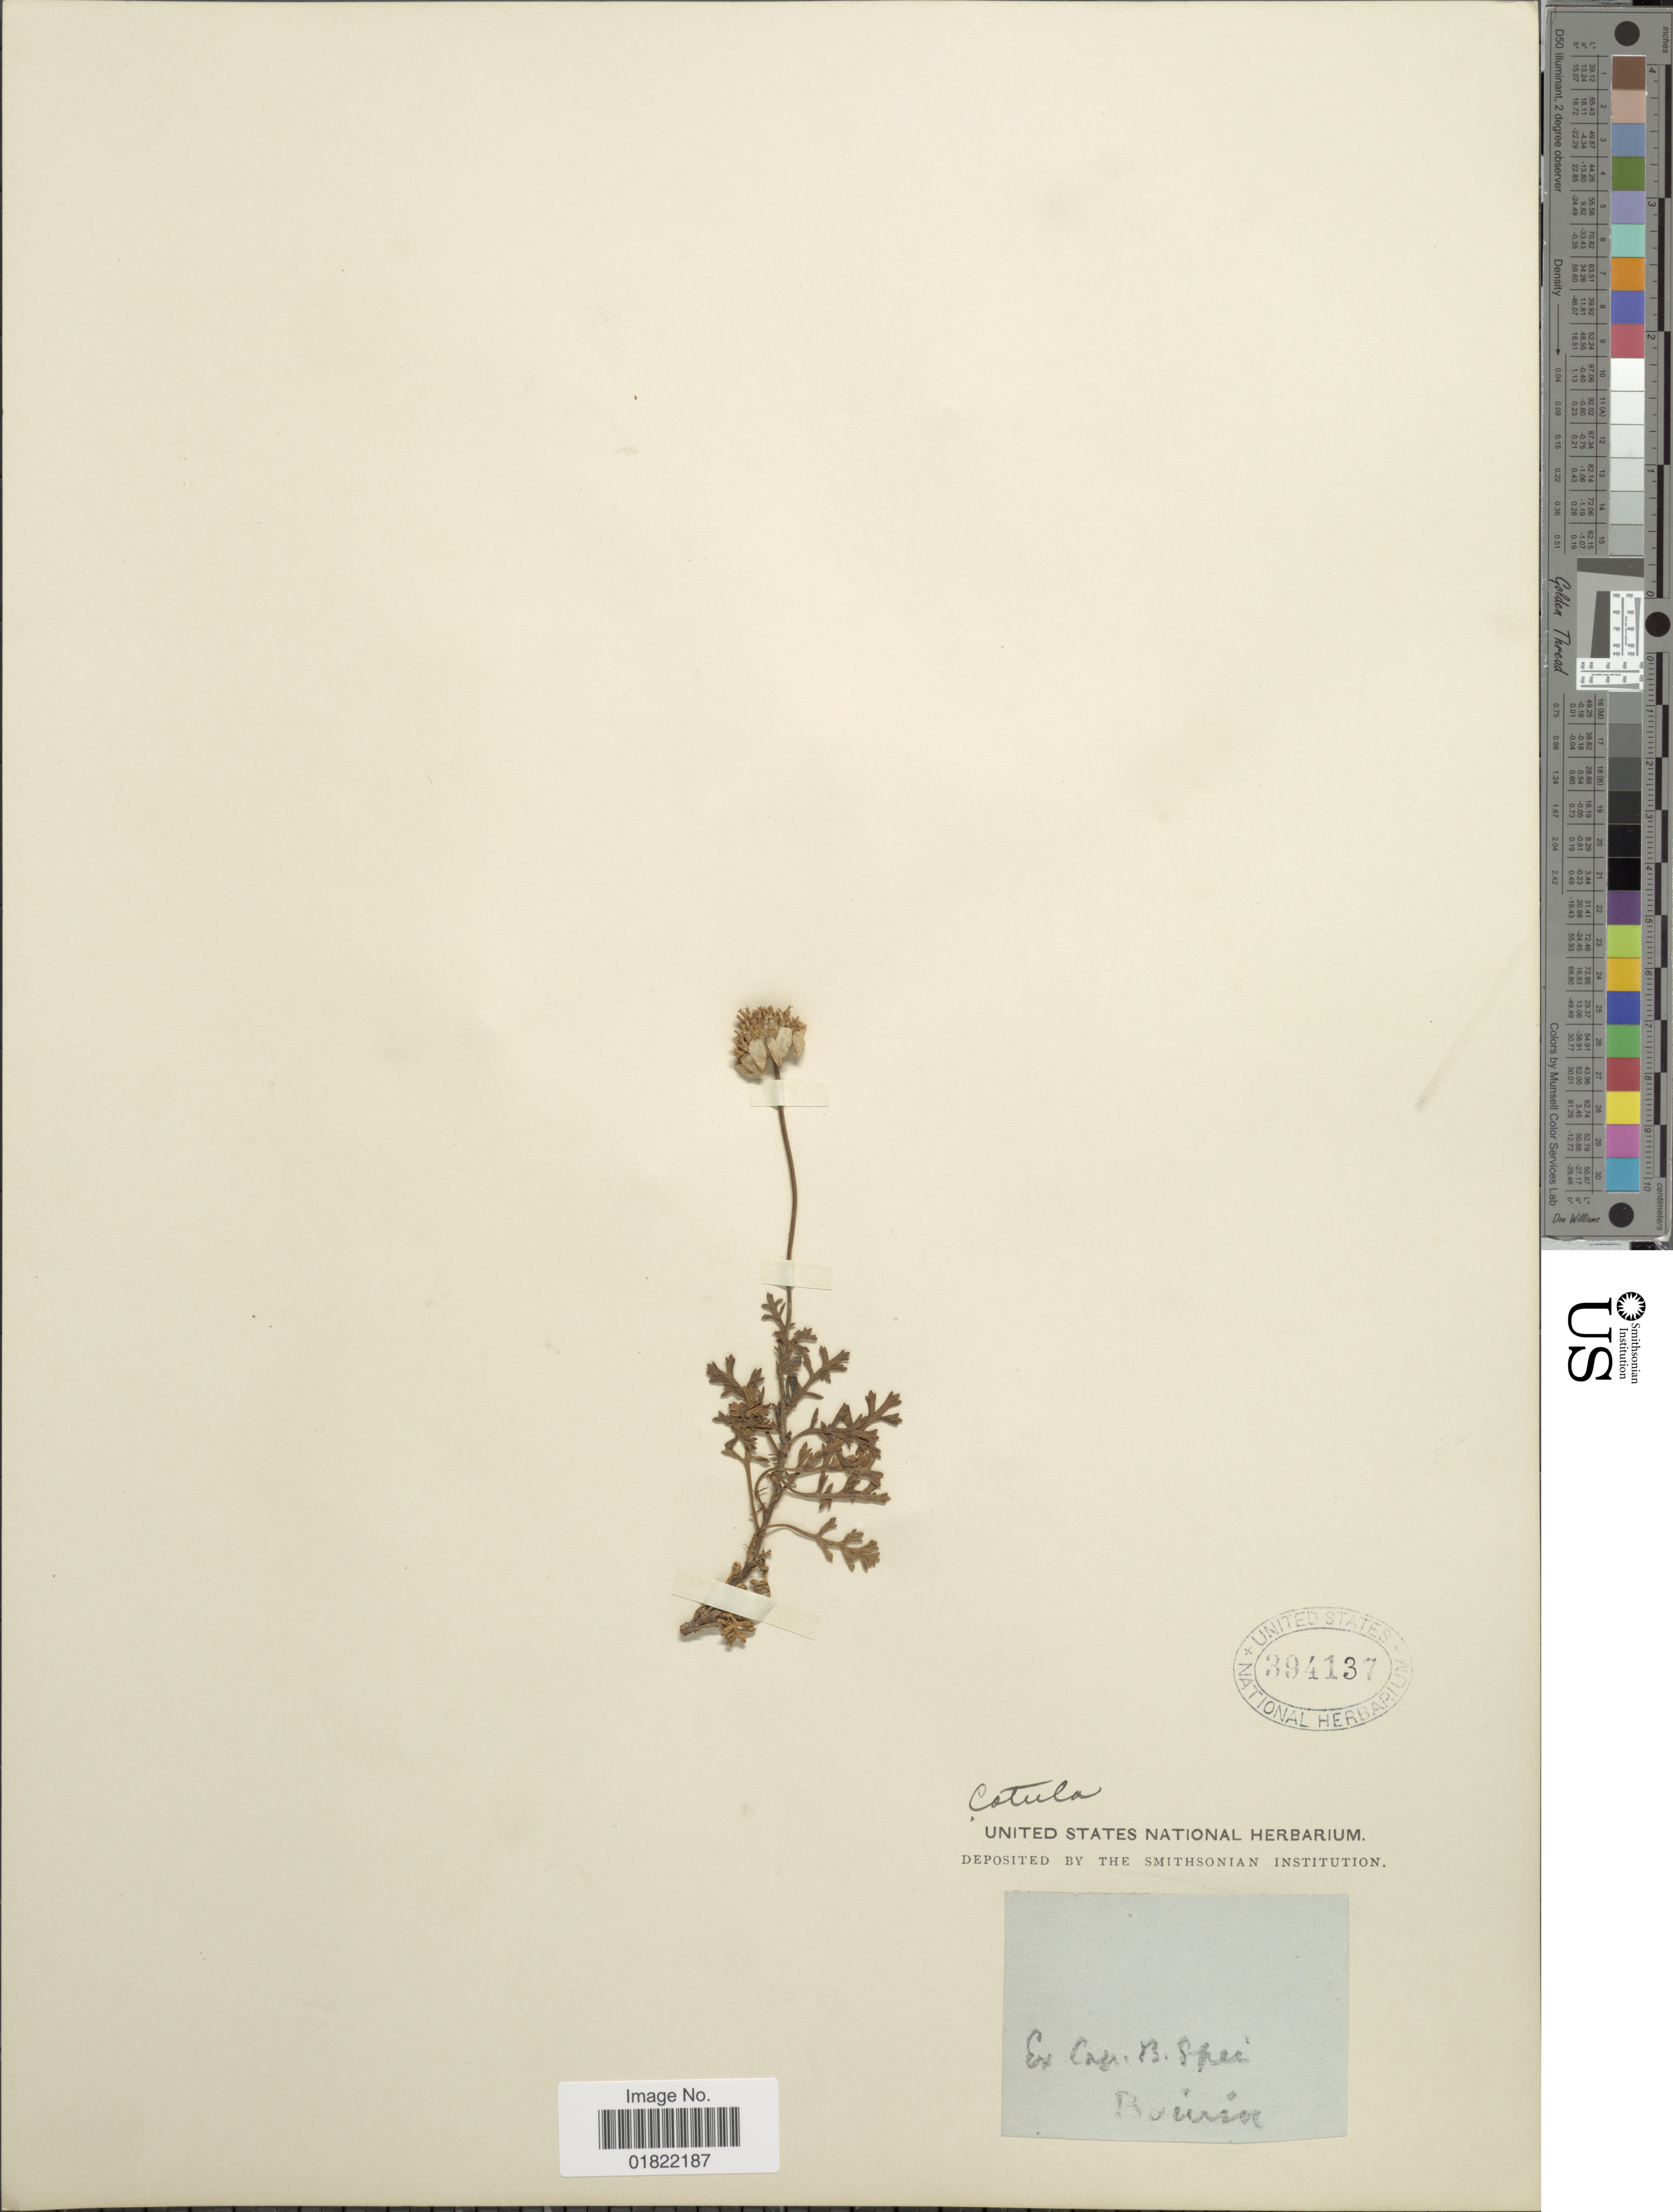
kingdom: Plantae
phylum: Tracheophyta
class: Magnoliopsida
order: Asterales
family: Asteraceae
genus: Anthemis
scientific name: Anthemis sp.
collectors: -- Boivin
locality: Ex cay, B. Spec [interpreted]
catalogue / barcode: US 394137